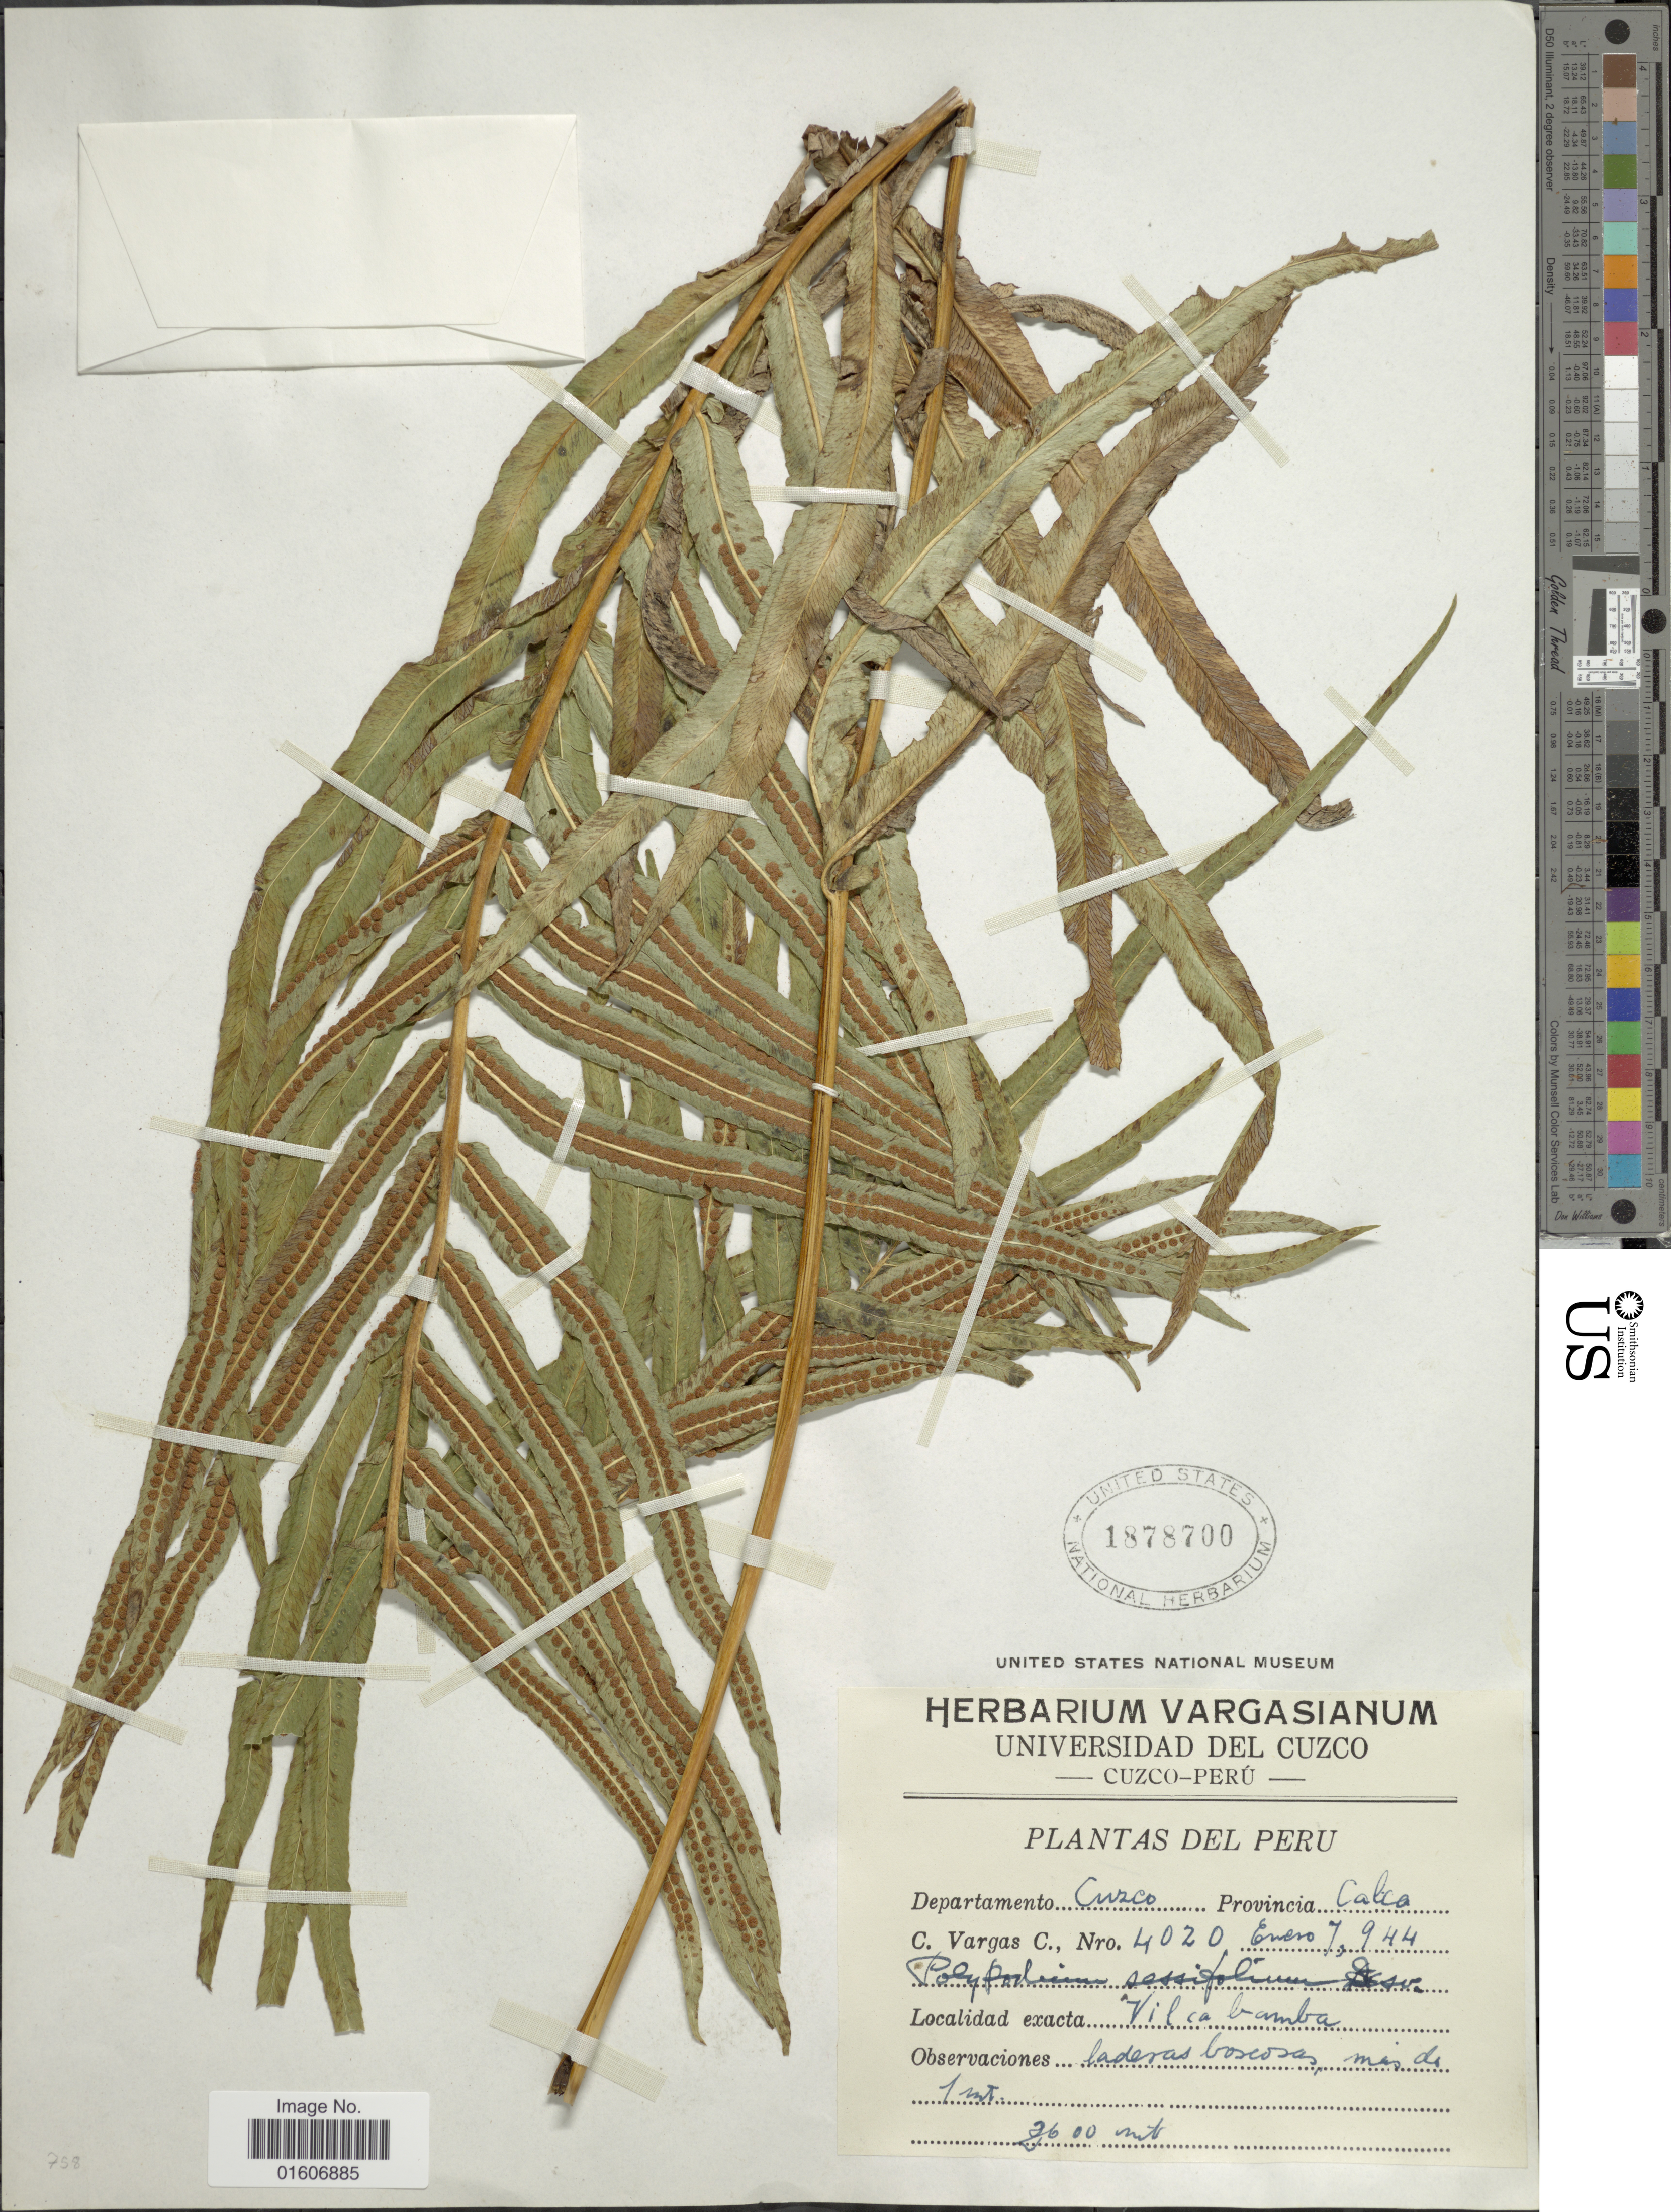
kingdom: Plantae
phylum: Tracheophyta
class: Polypodiopsida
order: Polypodiales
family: Polypodiaceae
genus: Serpocaulon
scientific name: Serpocaulon sessilifolium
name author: (Desv.) A.R. Sm.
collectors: C. Vargas Calderón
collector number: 4020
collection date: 1944-01-07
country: Peru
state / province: Cusco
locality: Departamento Cuzco, Provincia Calca, Vilcabamba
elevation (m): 2600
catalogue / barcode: US 1878700